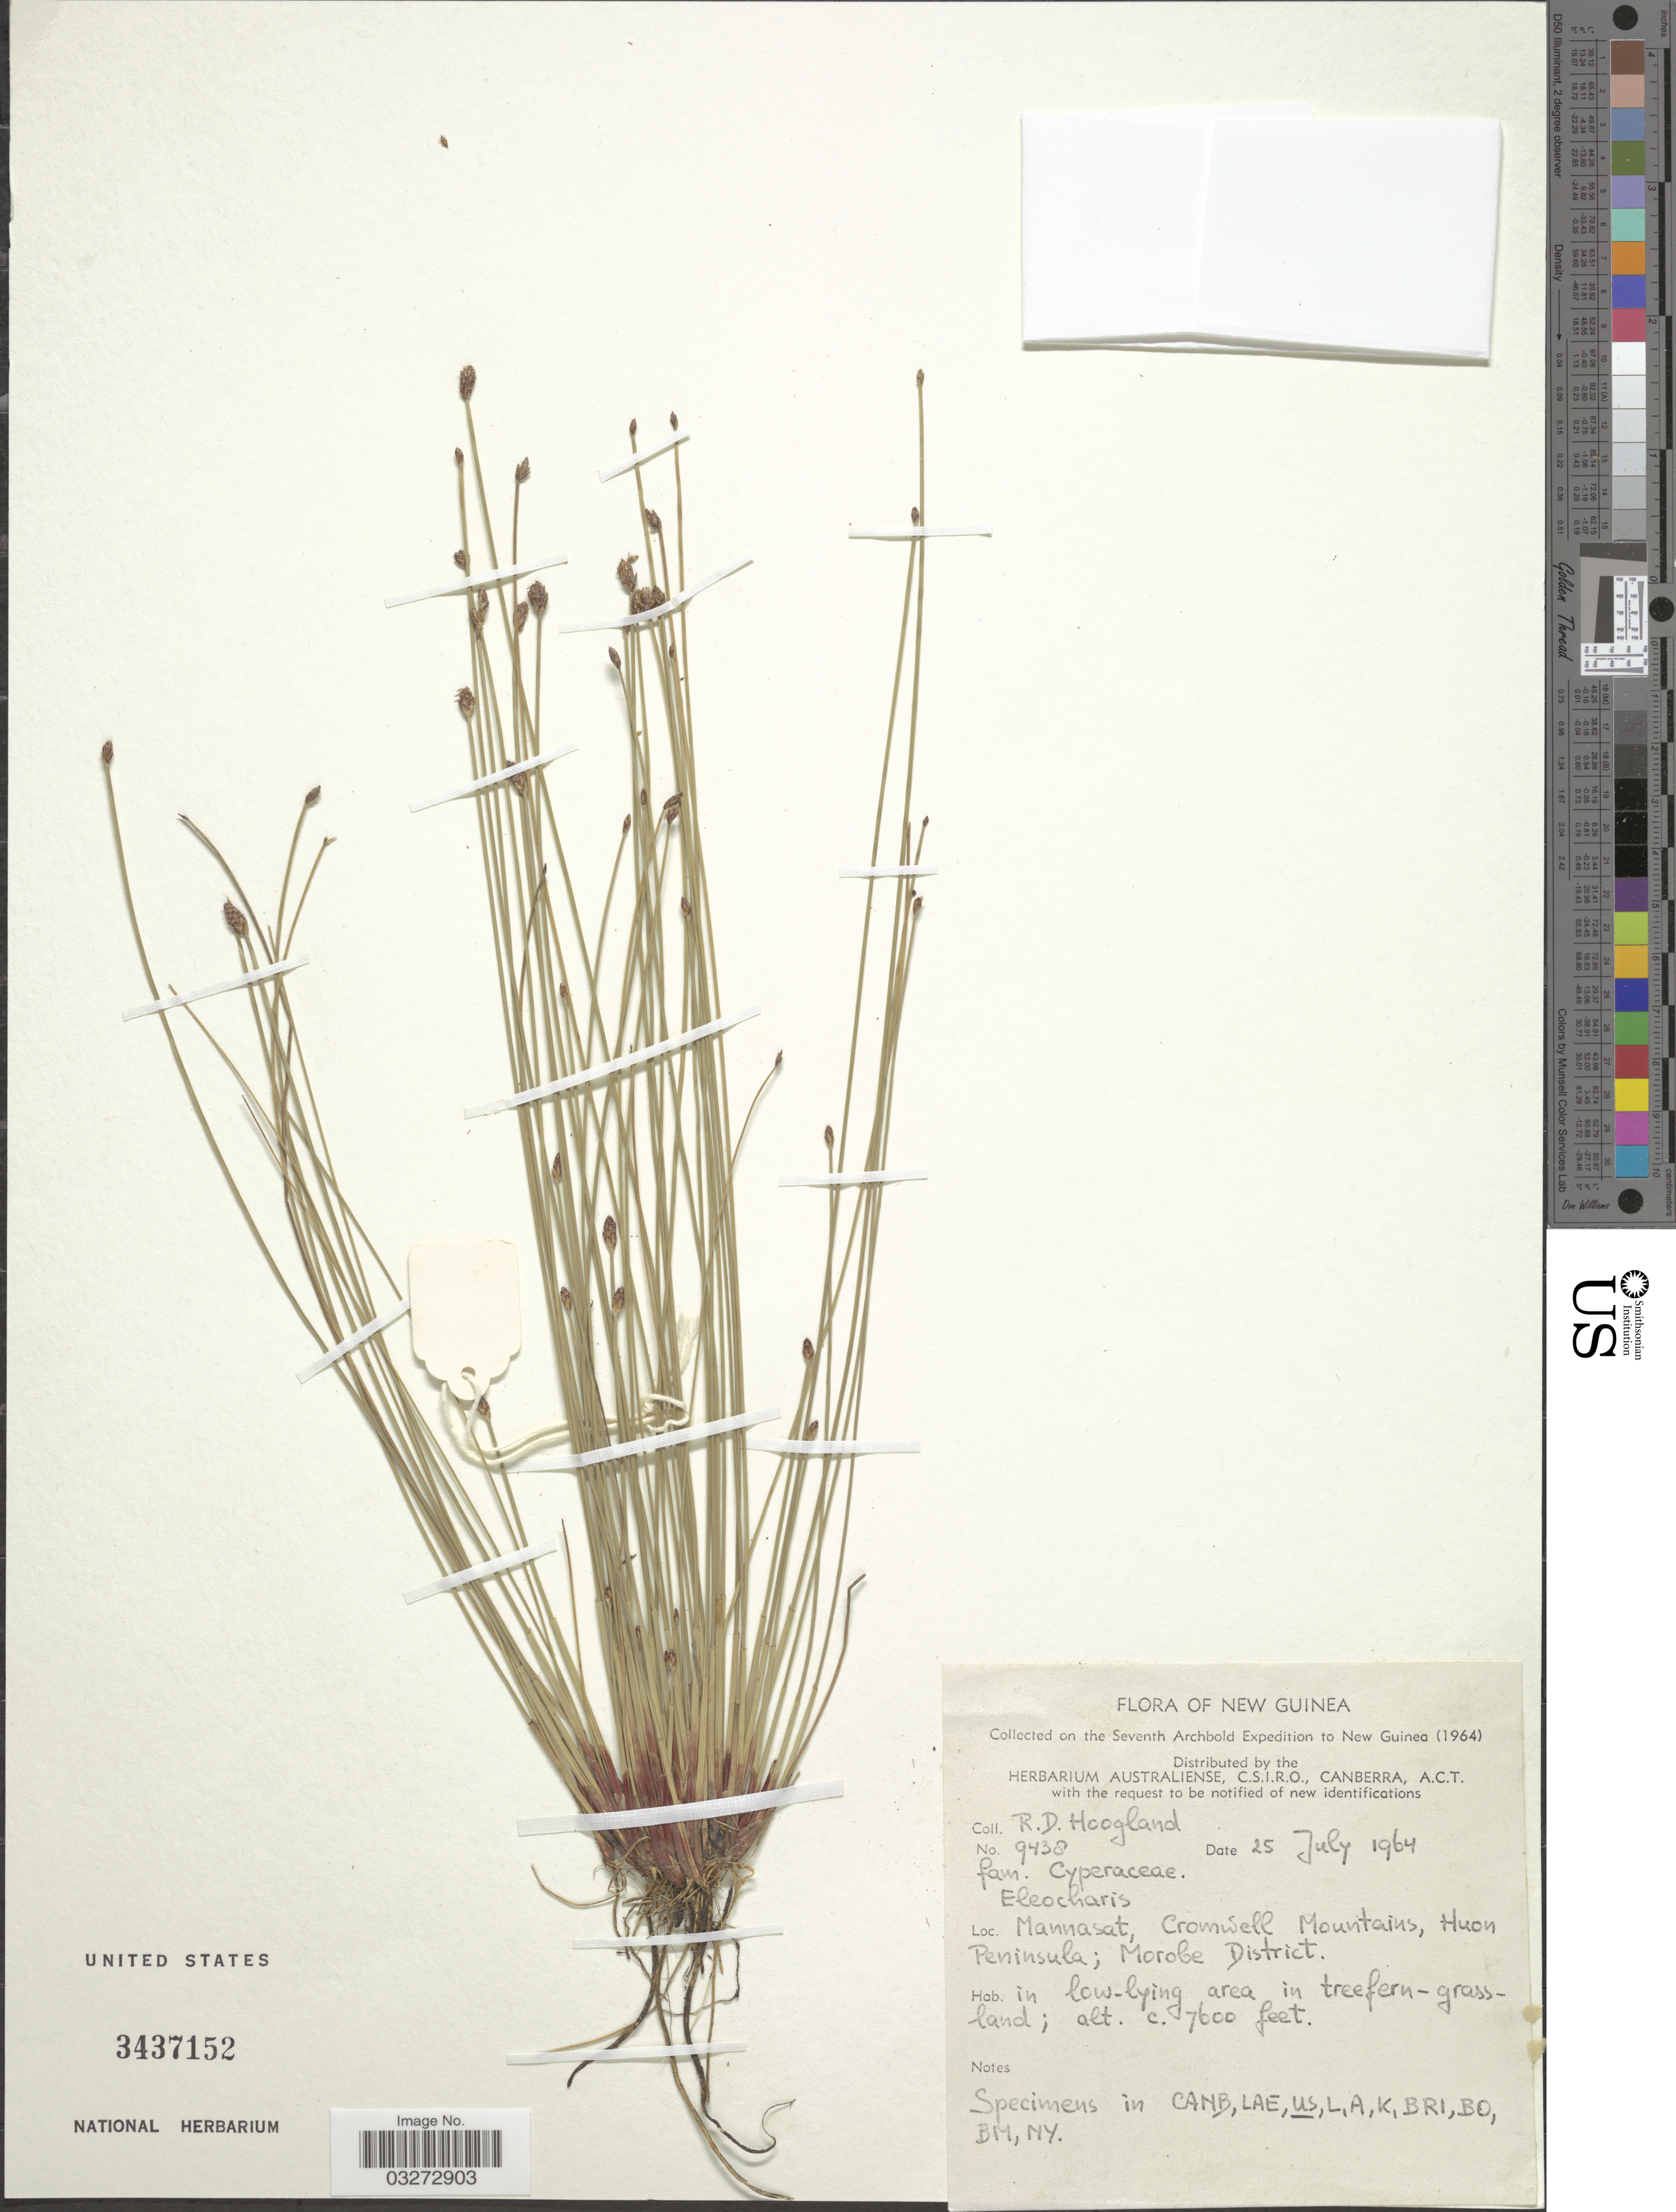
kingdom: Plantae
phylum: Tracheophyta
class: Liliopsida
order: Poales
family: Cyperaceae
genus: Eleocharis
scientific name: Eleocharis tetraquetra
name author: Nees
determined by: Kern, J. H.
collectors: R. D. Hoogland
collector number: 9438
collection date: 1964-07-25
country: Papua New Guinea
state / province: Morobe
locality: New Guinea. Mannasat, Cromwell Mountains, Huon Peninsula; Morobe District.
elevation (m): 2316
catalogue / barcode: US 3437152